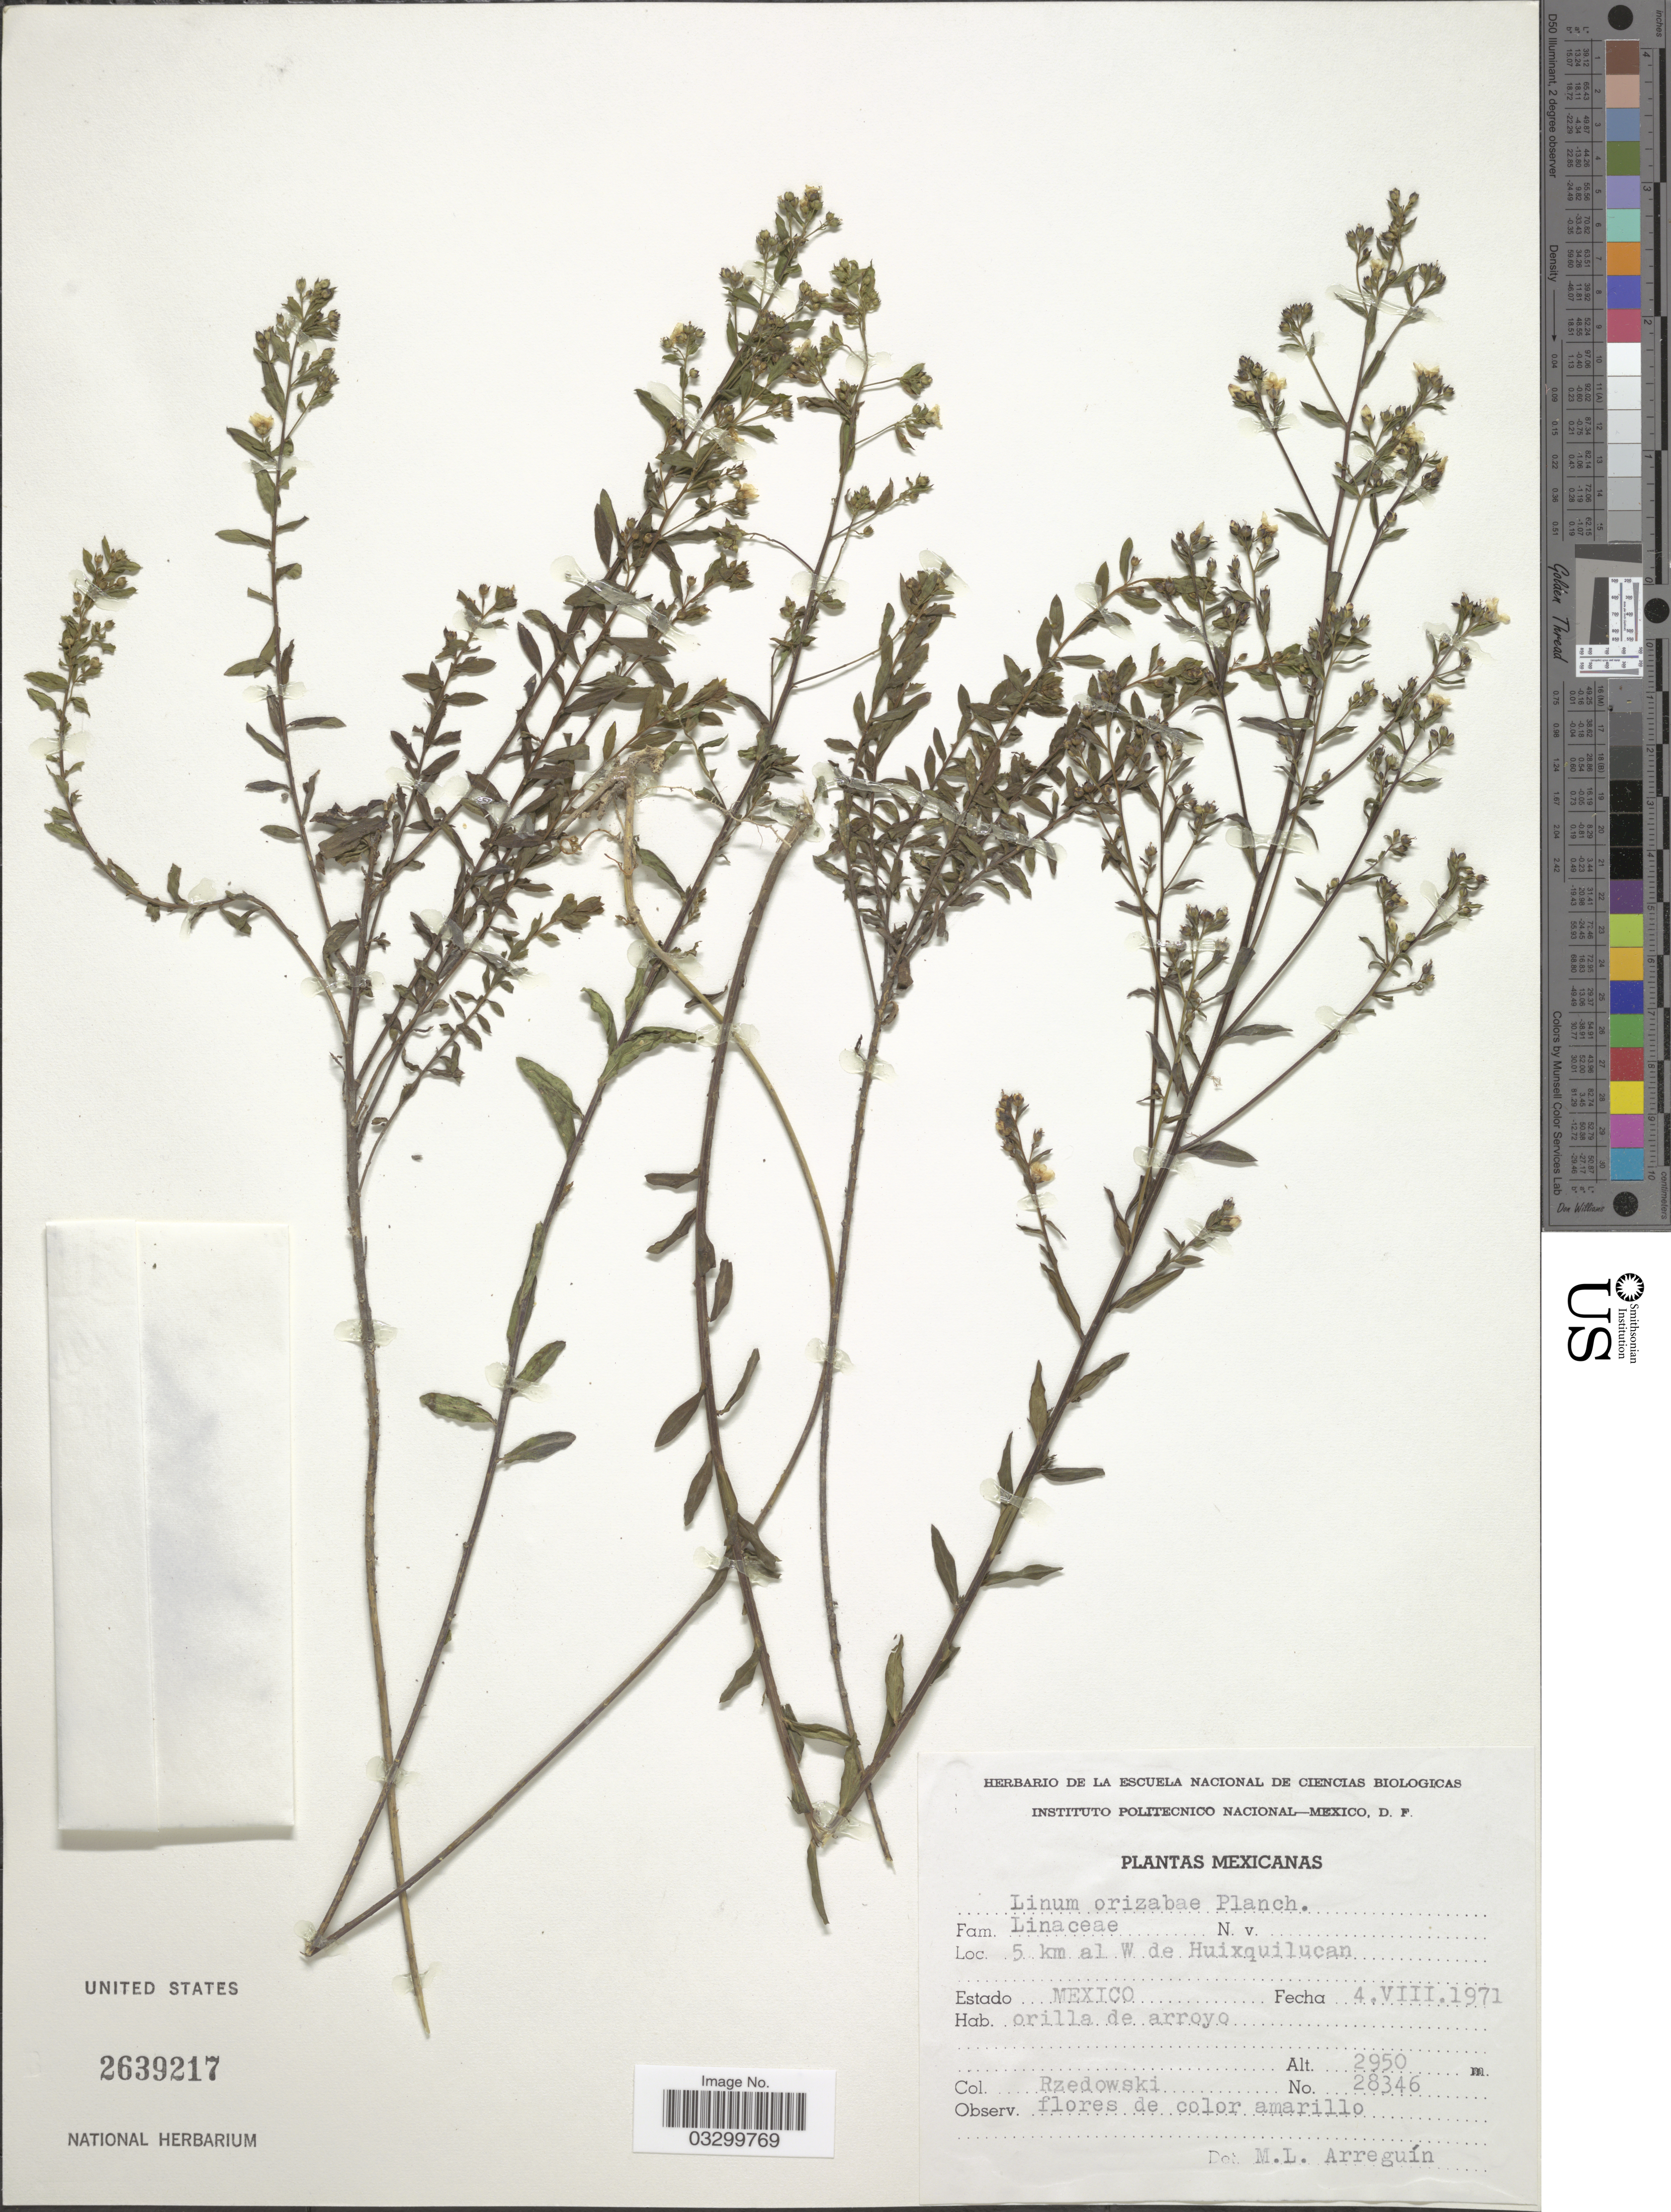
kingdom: Plantae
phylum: Tracheophyta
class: Magnoliopsida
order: Malpighiales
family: Linaceae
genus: Linum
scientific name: Linum orizabae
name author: Planch.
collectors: Rzedowski, --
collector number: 28346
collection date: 1971-08-04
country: Mexico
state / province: México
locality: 5 km al W de Huixquilucan.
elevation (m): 2950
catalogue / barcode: US 2639217